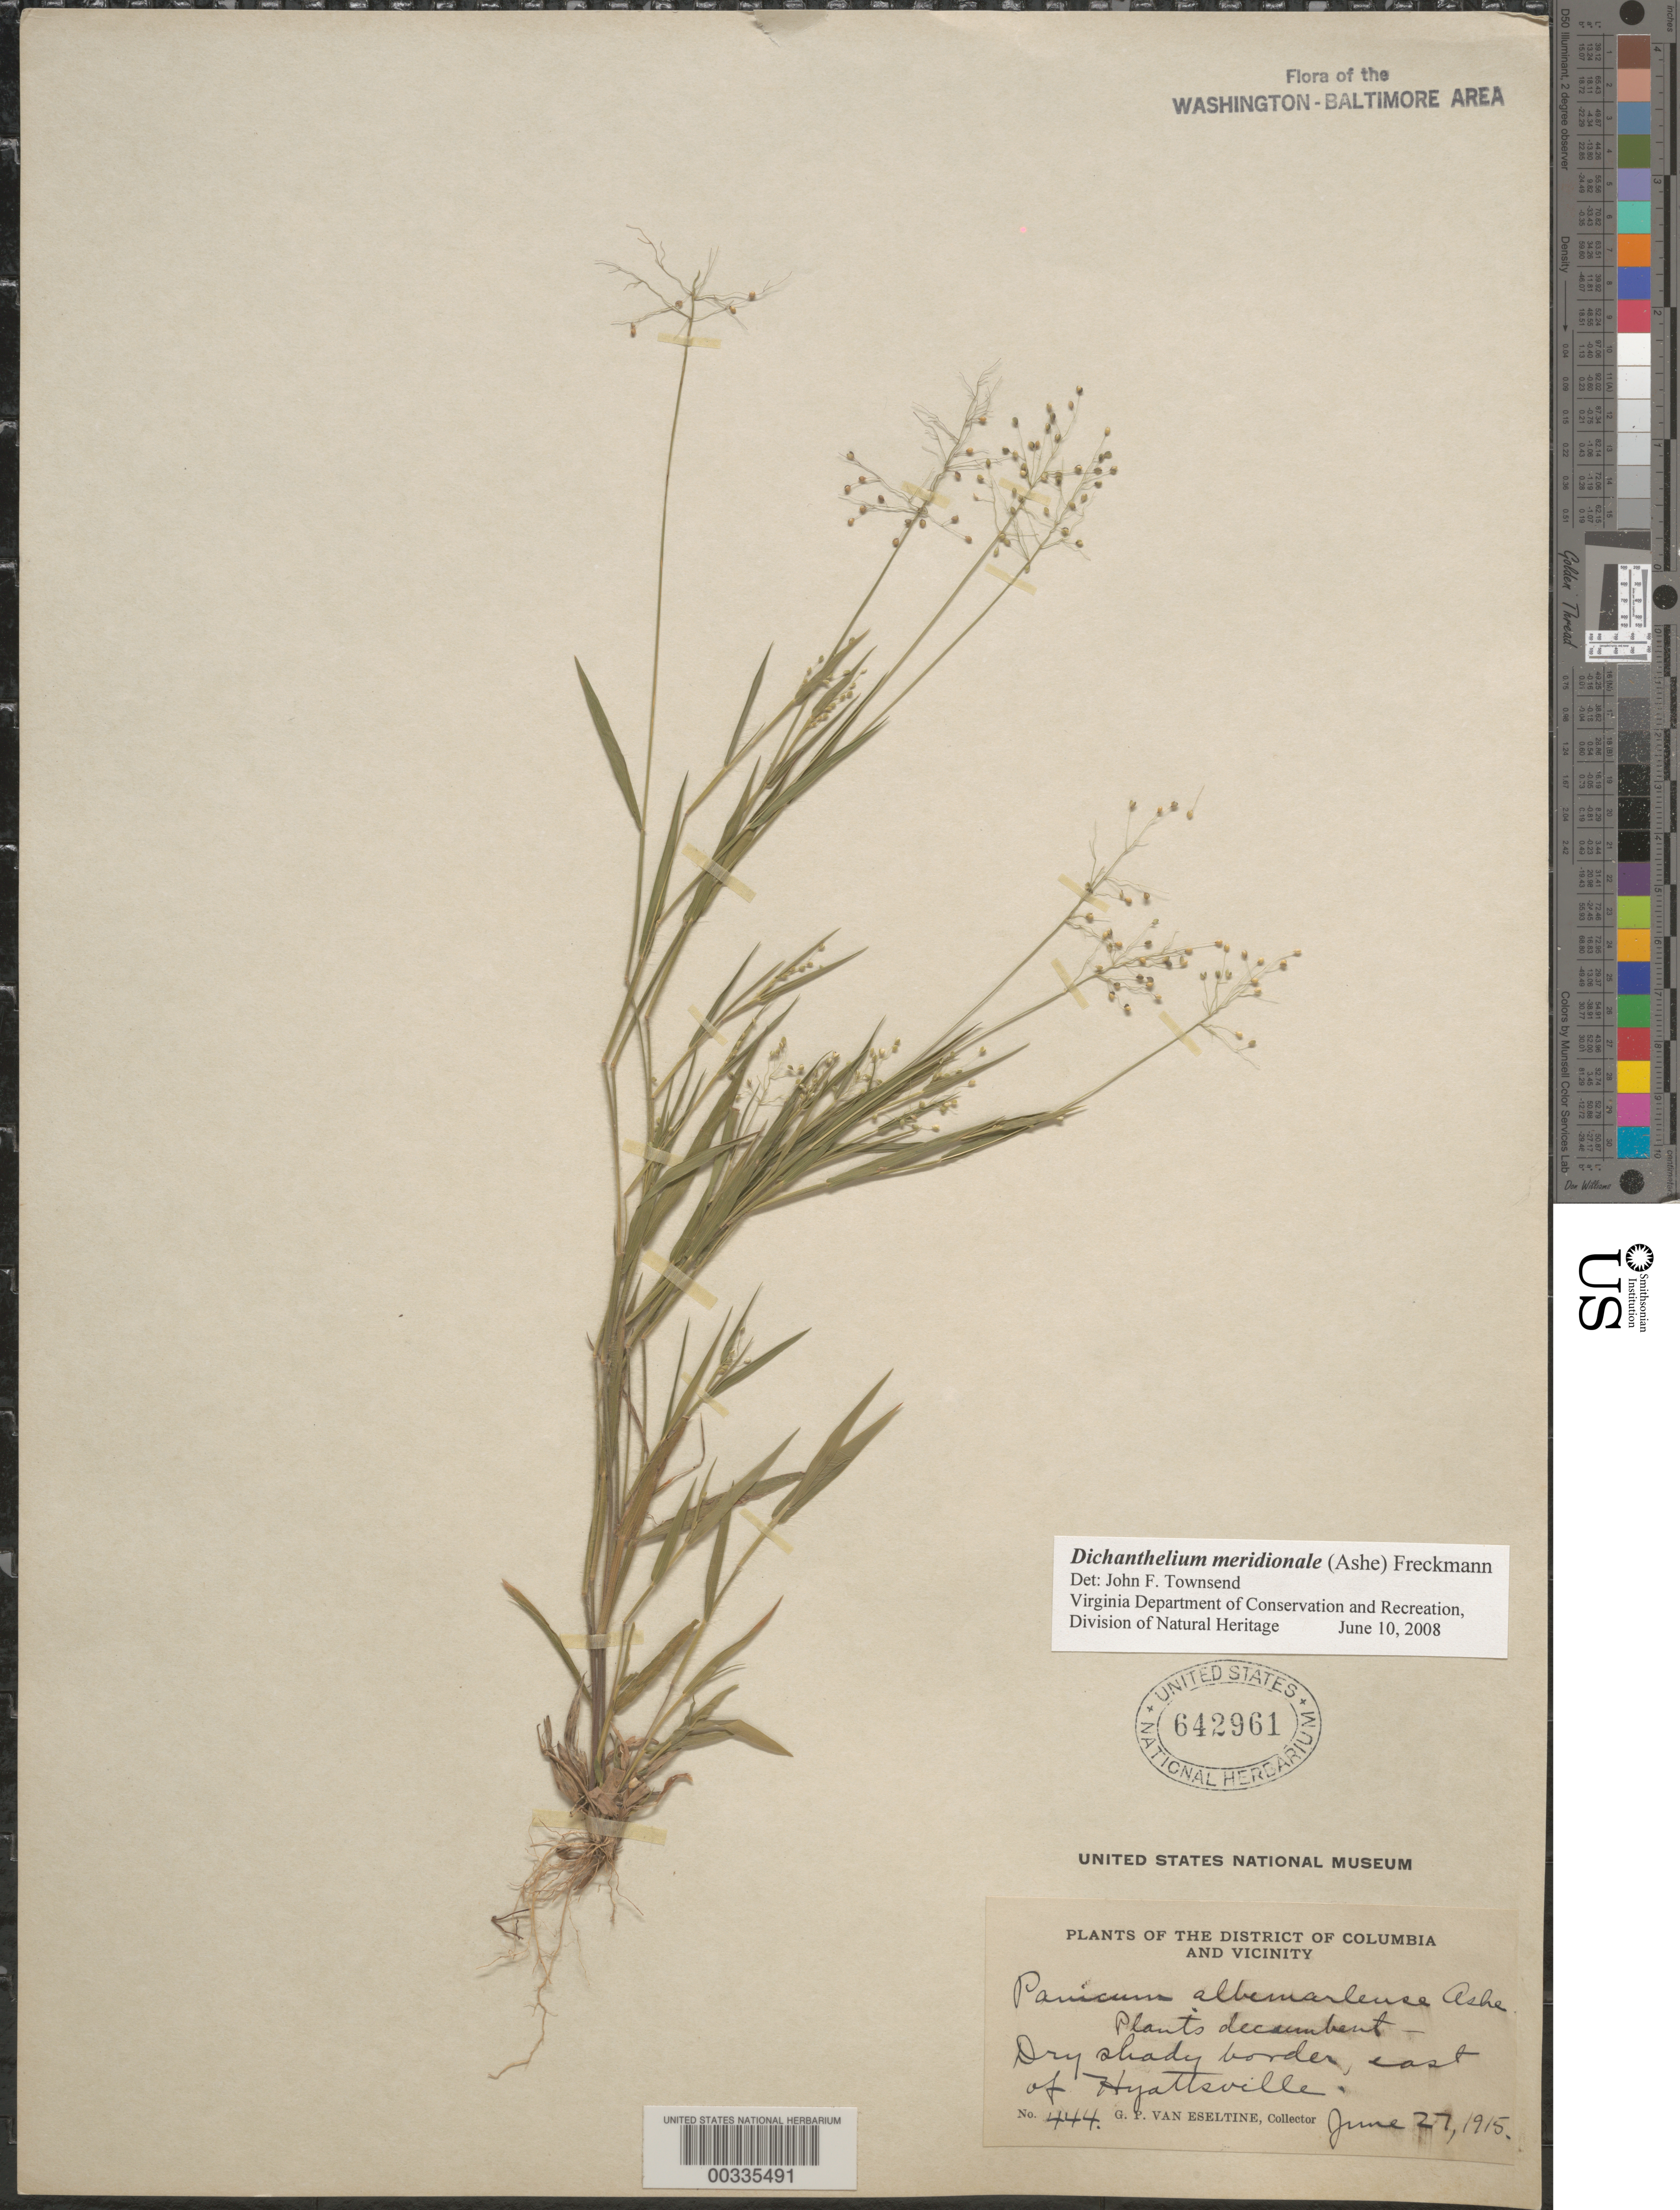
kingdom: Plantae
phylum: Tracheophyta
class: Liliopsida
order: Poales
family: Poaceae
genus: Dichanthelium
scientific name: Dichanthelium meridionale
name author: (Ashe) Freckmann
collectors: G. P. Van Eseltine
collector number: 444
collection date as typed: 27 Jun 1915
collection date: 1915-06-27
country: United States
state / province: Maryland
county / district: Prince George's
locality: East of Hyattsville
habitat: Dry shady border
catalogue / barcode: US 642961